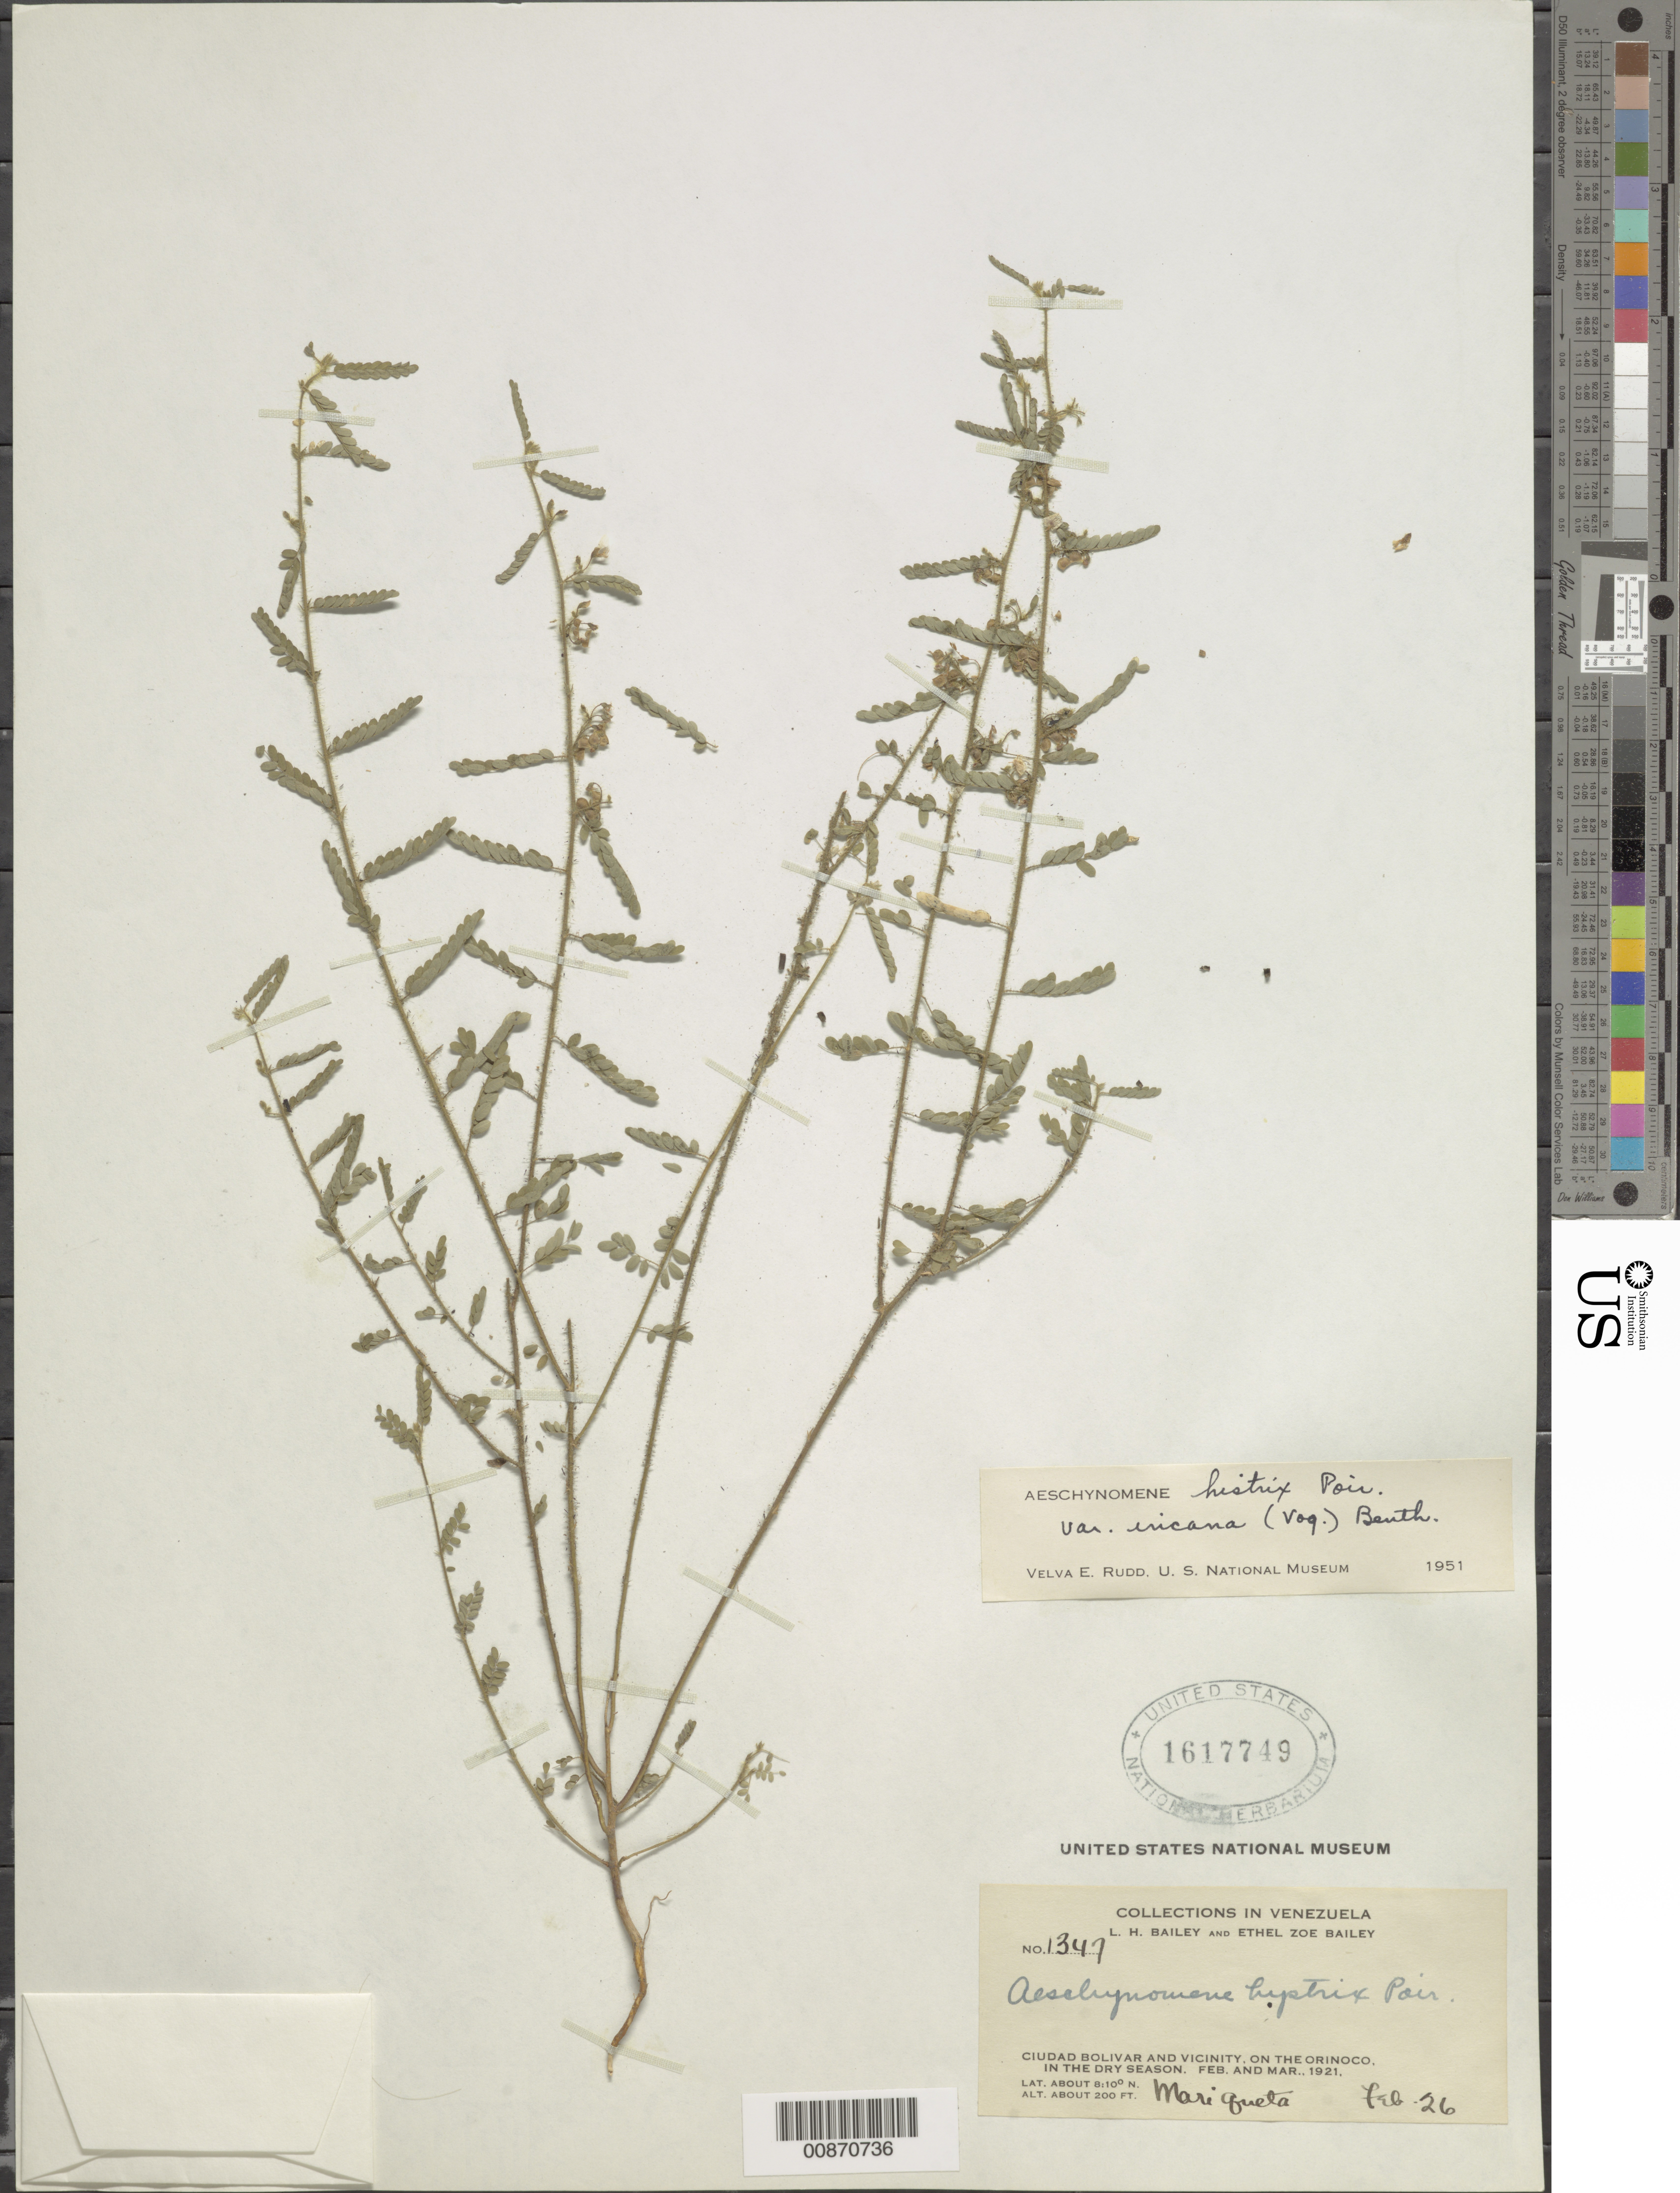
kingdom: Plantae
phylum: Tracheophyta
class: Magnoliopsida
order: Fabales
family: Fabaceae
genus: Aeschynomene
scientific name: Aeschynomene histrix var. incana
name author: Benth.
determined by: Rudd, V. E.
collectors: L. H. Bailey & E. Z. Bailey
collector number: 1347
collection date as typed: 26-Feb-21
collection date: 1921-02-26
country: Venezuela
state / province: Bolívar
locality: Ciudad Bolívar and vicinity, Orinoco R.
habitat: Dry season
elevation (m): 61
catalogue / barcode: US 1617749